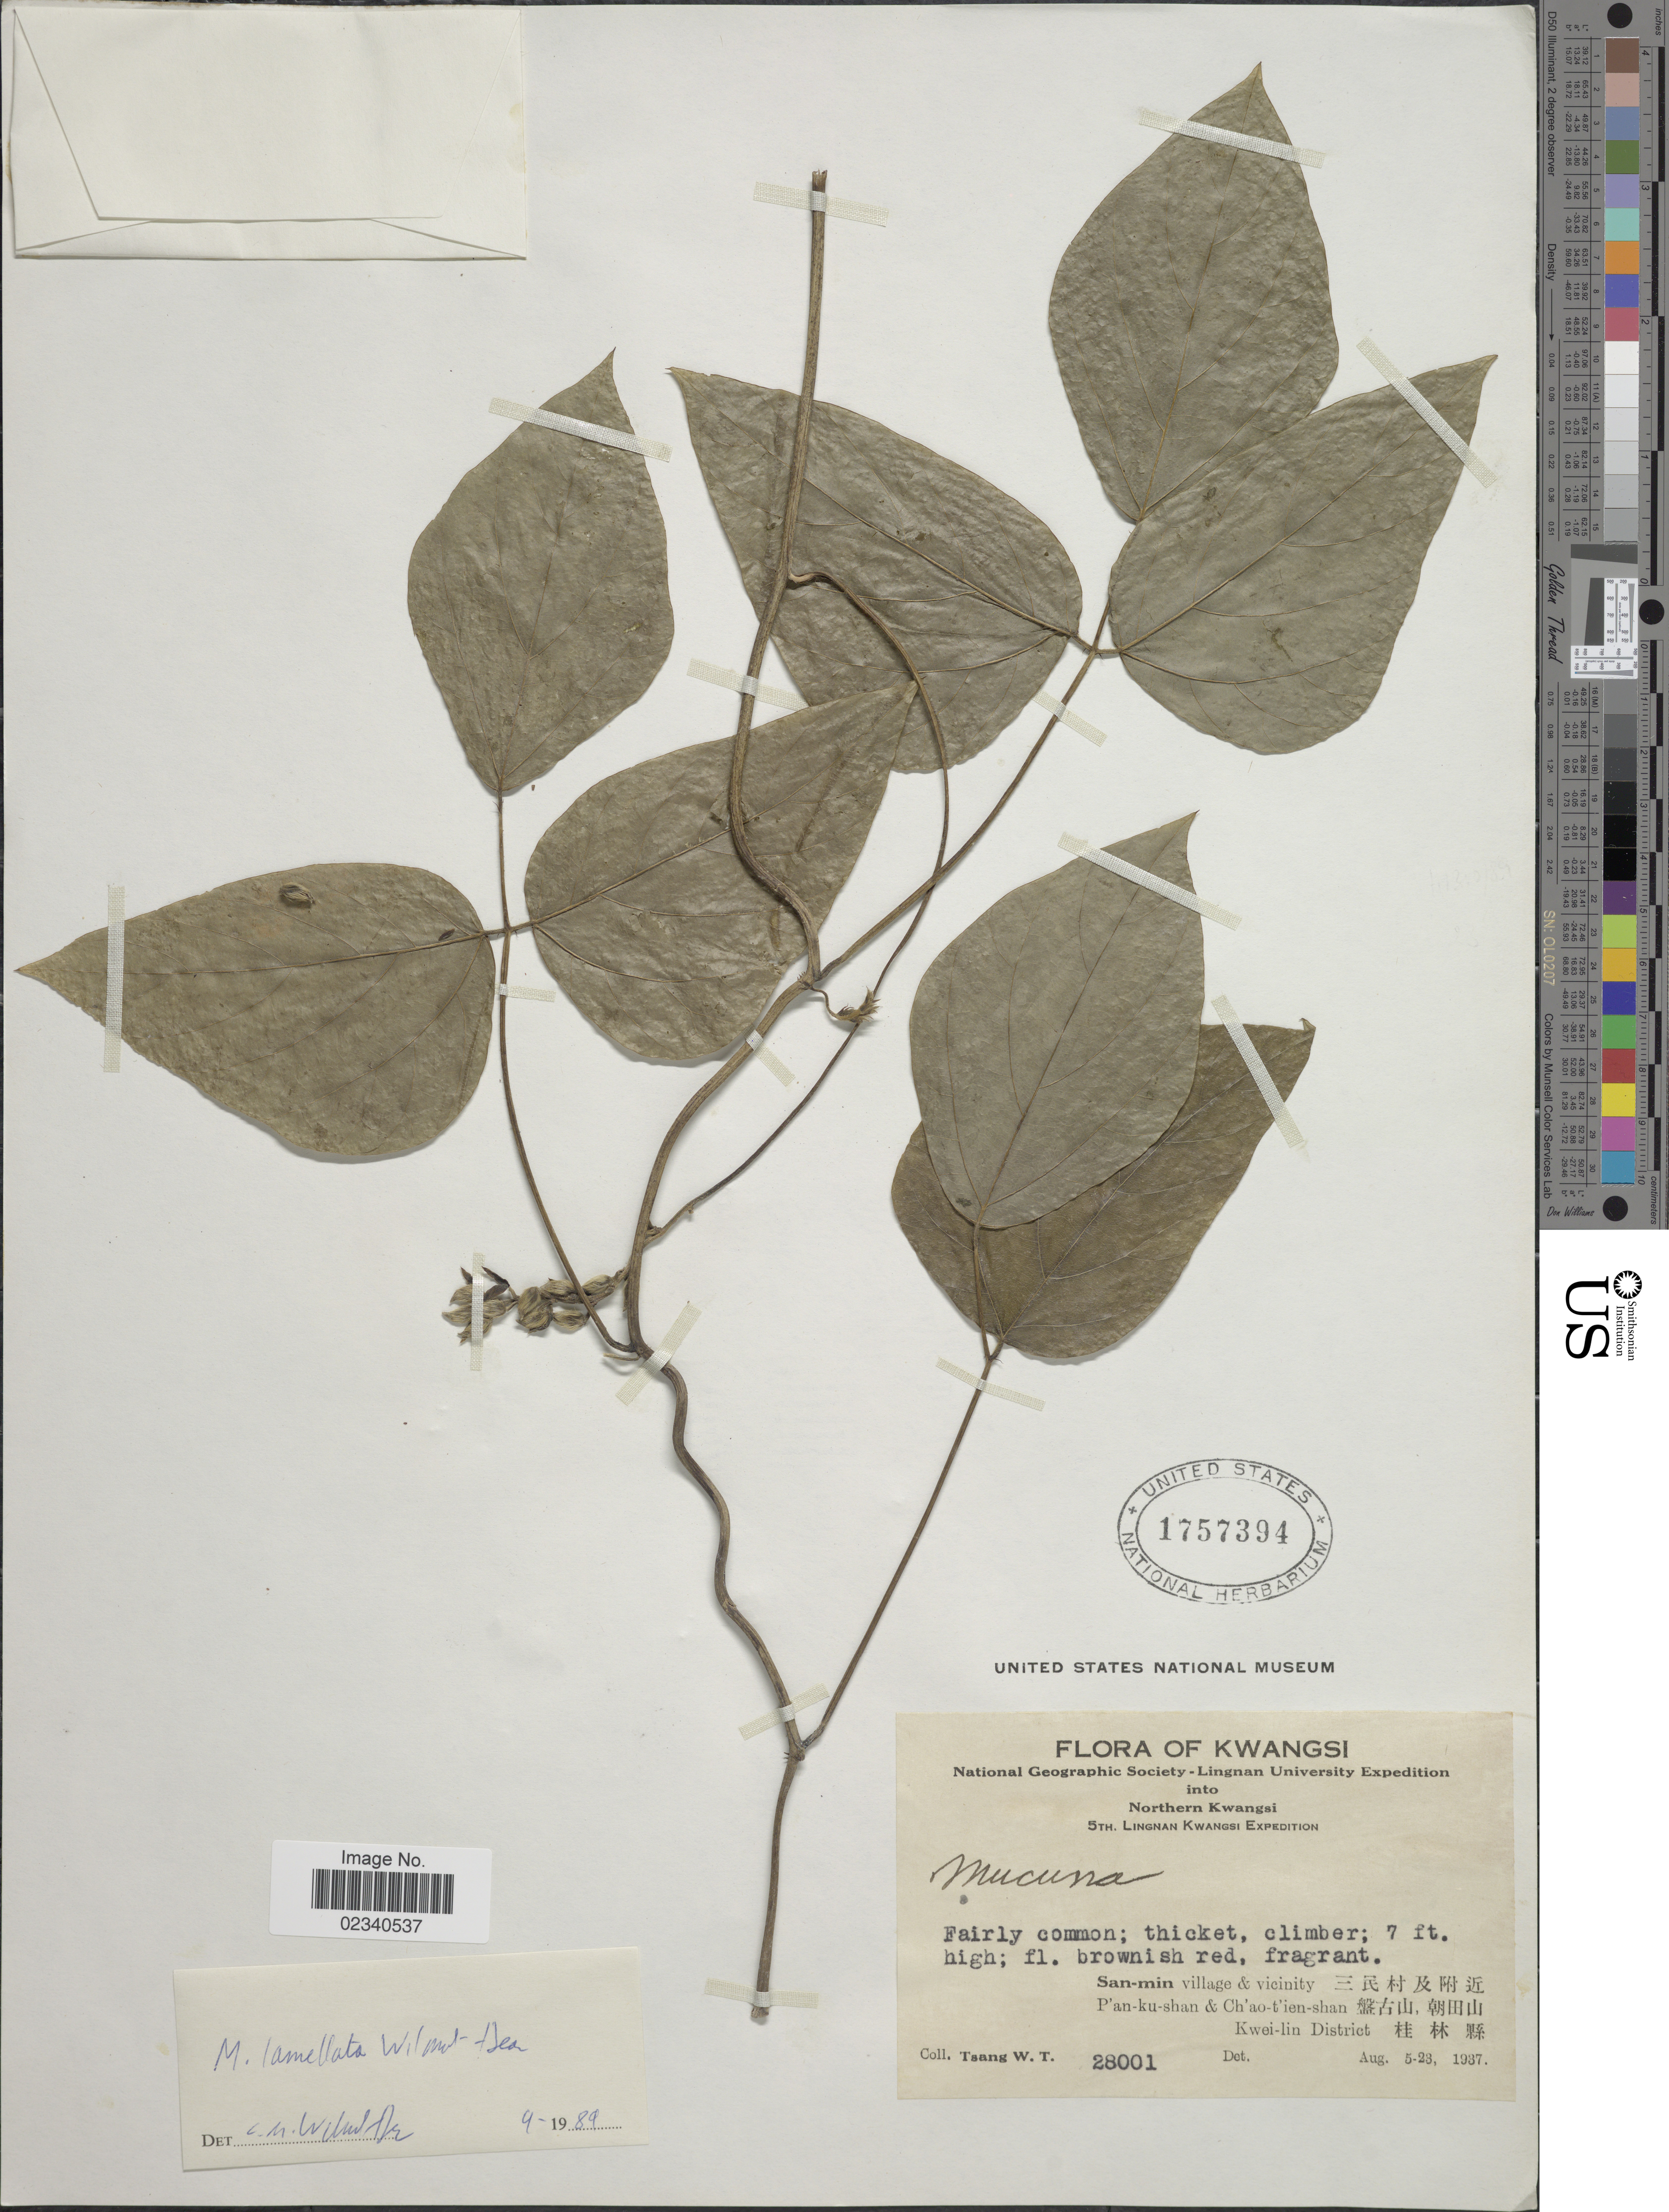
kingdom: Plantae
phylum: Tracheophyta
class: Magnoliopsida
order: Fabales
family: Fabaceae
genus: Mucuna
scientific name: Mucuna lamellata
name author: Wilmot-Dear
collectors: W. T. Tsang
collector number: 28001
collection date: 1937-08-05/1937-08-23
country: China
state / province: Guangxi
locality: Northern Kwangsi. San-min village & vicinity. P'an-ku-shan & Ch'ao-t'ien-shan Kwei-lin District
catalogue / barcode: US 1757394